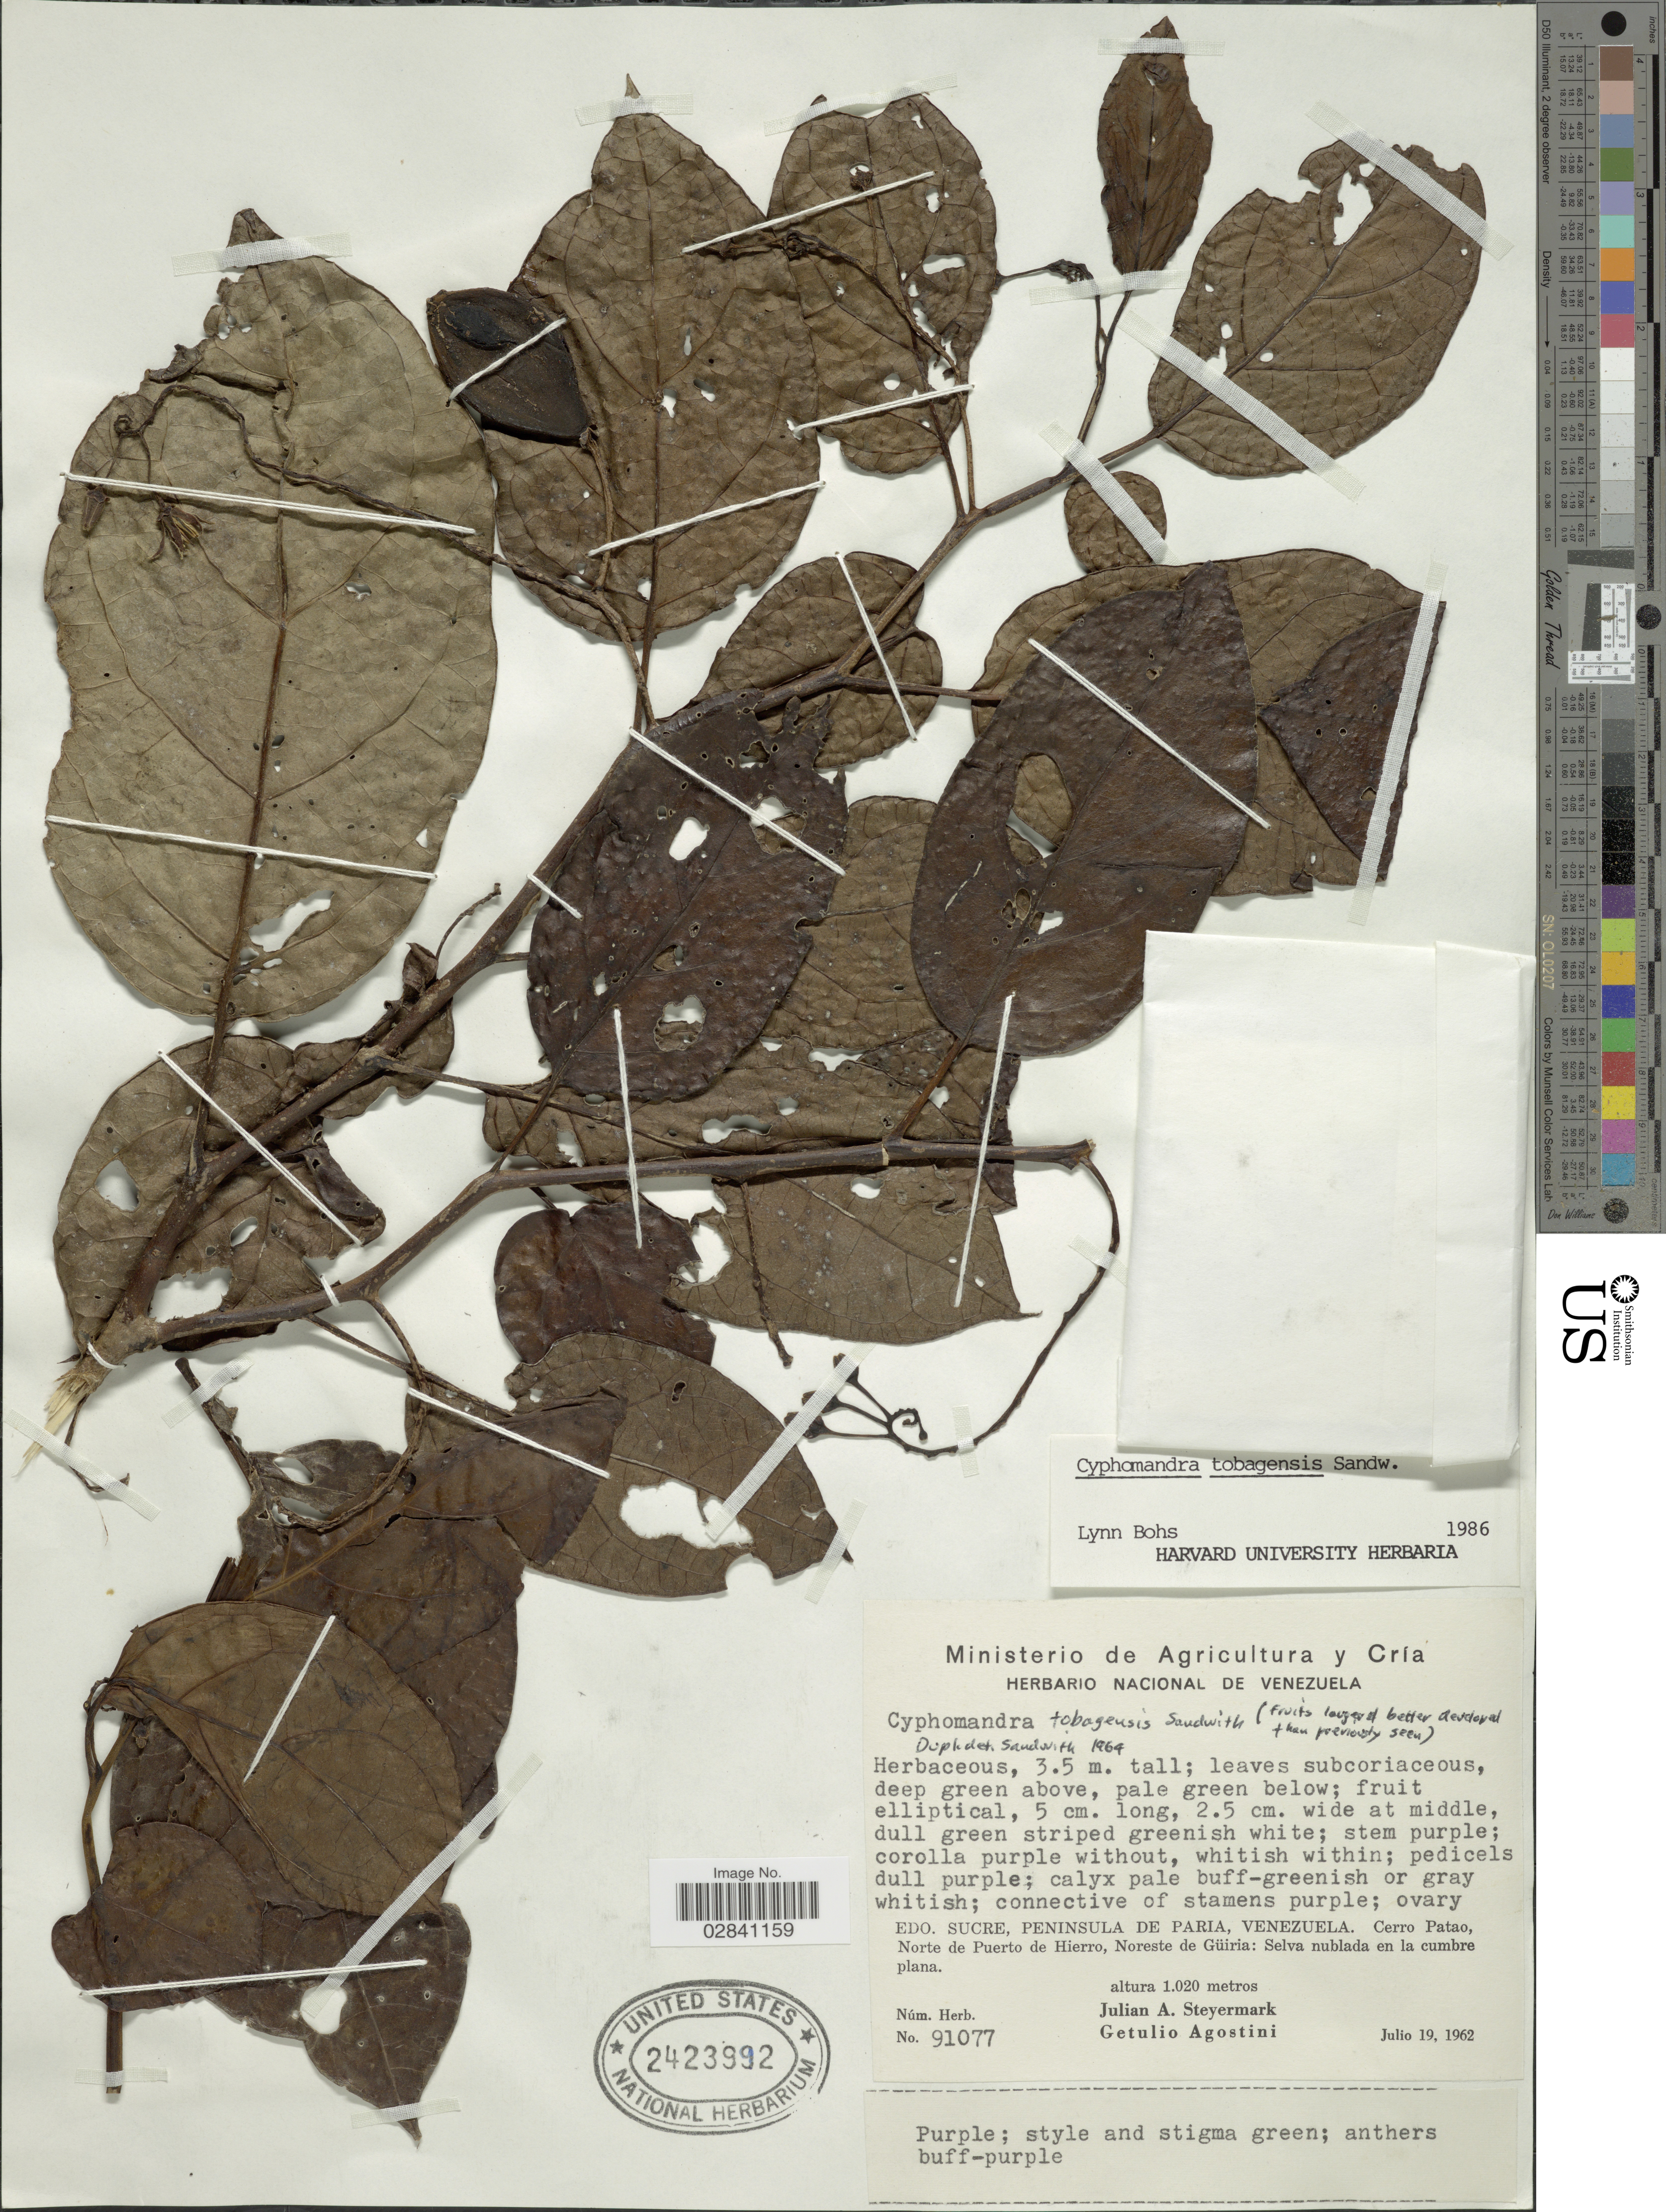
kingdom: Plantae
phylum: Tracheophyta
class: Magnoliopsida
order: Solanales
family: Solanaceae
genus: Cyphomandra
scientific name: Cyphomandra tobagensis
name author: Sandwith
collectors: J. Steyermark & G. Agostini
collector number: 91077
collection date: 1962-07-19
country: Venezuela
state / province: Sucre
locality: Peninsula de Paria, Cerro Patao, Norte de Puerto de Hierro, Noreste de Güiria: Selva nublada en la cumbre plana.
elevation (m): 1020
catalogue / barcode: US 2423992